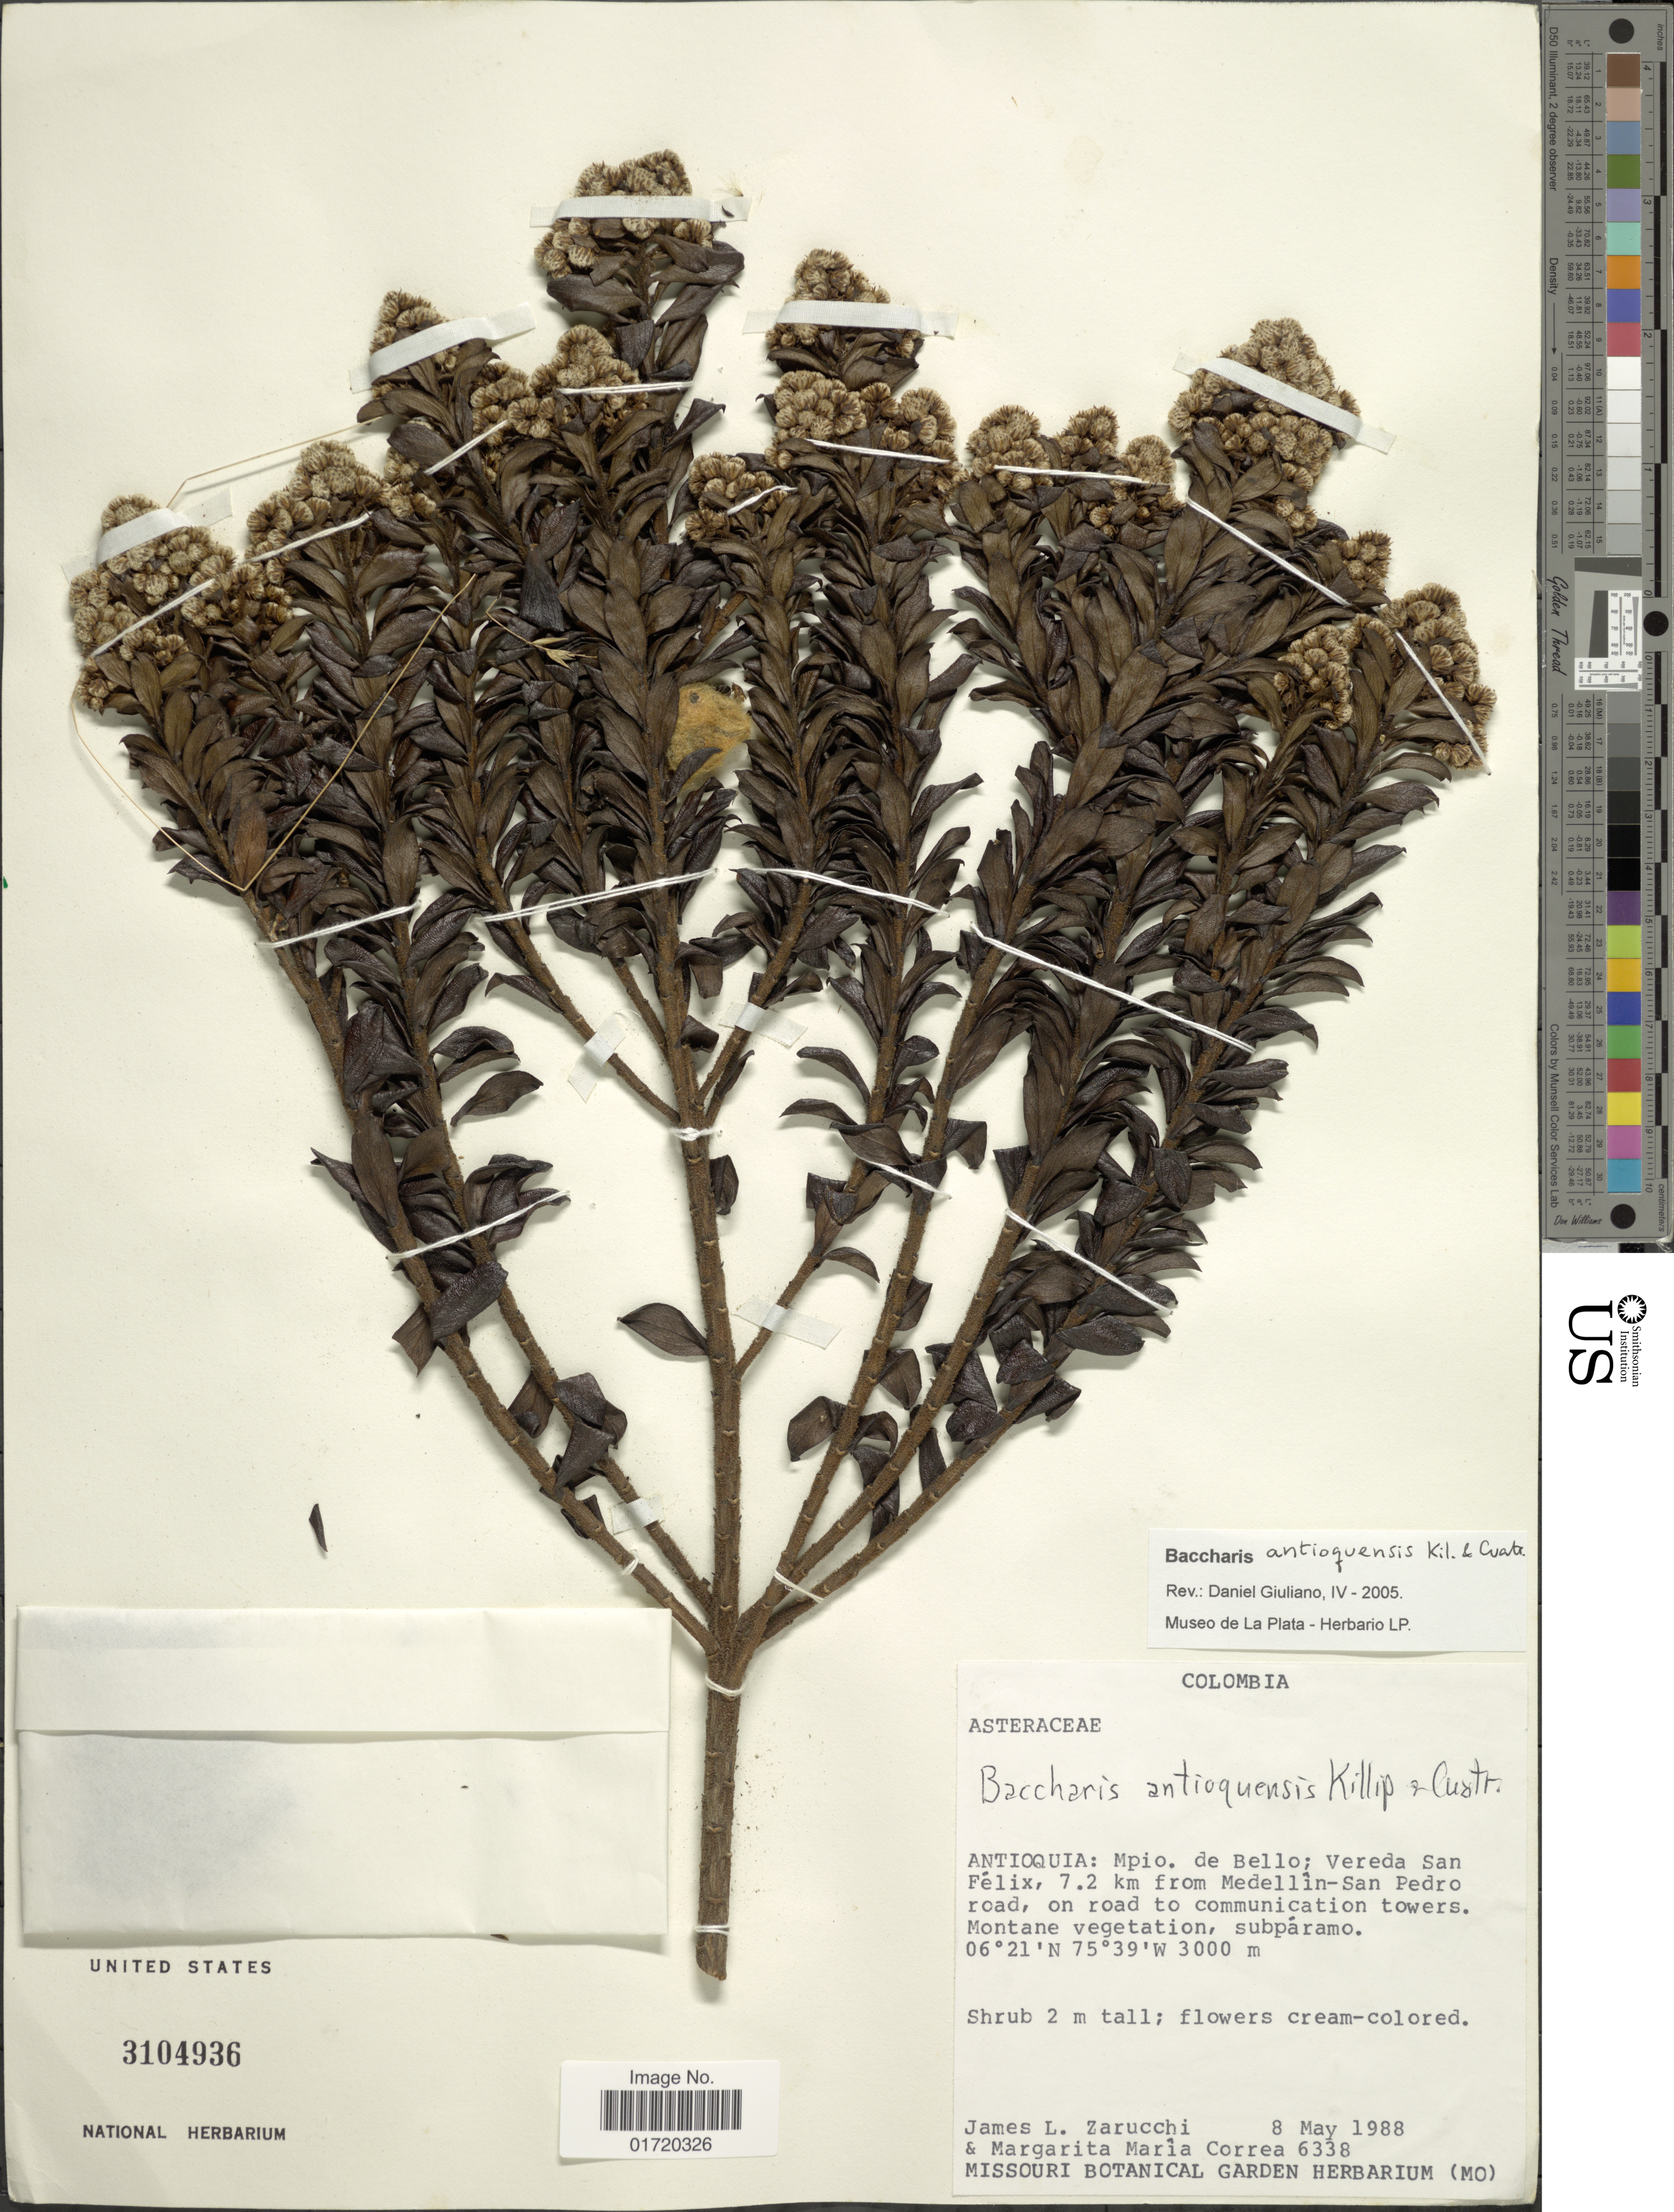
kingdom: Plantae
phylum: Tracheophyta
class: Magnoliopsida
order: Asterales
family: Asteraceae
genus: Baccharis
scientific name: Baccharis antioquensis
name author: Killip & Cuatrec.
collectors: J. L. Zarucchi & M. Correa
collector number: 6338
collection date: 1988-05-08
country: Colombia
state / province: Antioquia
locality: mpio. de Bello, Vereda San Felix, 7.2 km from Medellin-San Pedro road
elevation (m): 3000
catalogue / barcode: US 3104936